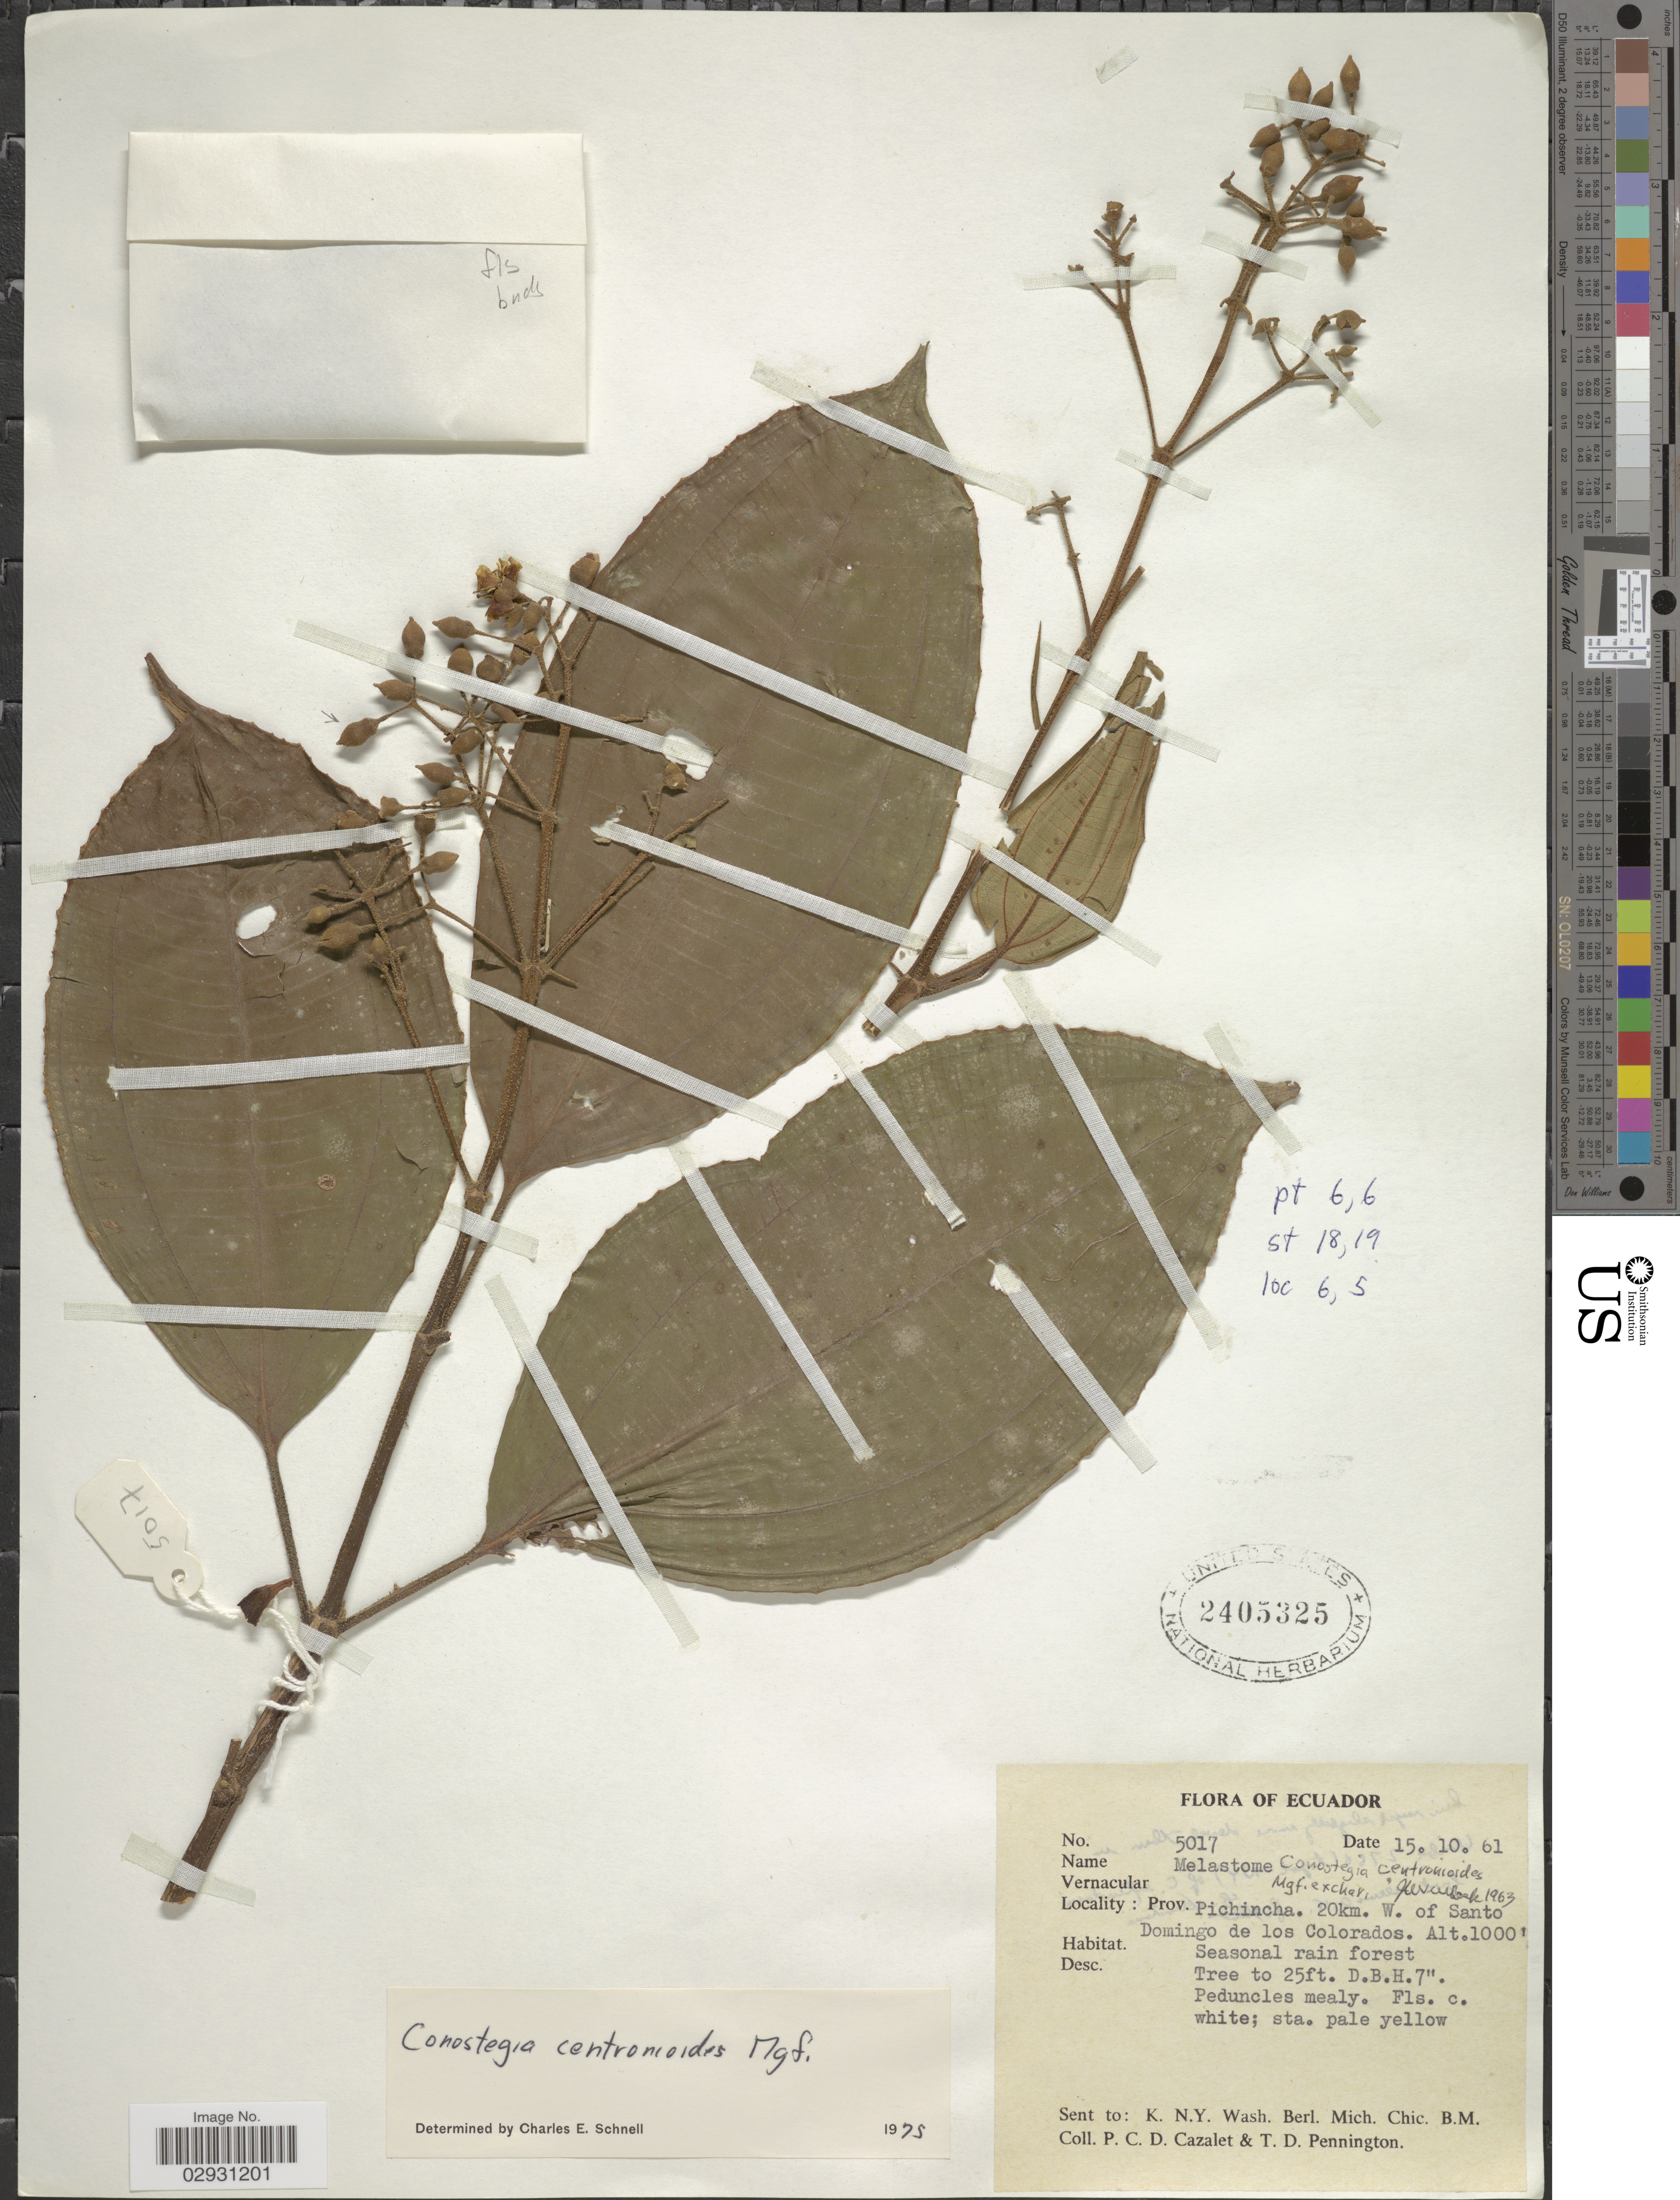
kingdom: Plantae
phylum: Tracheophyta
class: Magnoliopsida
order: Myrtales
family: Melastomataceae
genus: Conostegia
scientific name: Conostegia centronioides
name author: Markgr.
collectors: P. C. D. Cazalet & T. D. Pennington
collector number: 5017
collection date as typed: Transcribed d/m/y: 15/10/61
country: Ecuador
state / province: Pichincha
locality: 20km. W. of Santo Domingo de los Colorados.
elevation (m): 305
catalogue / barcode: US 2405325